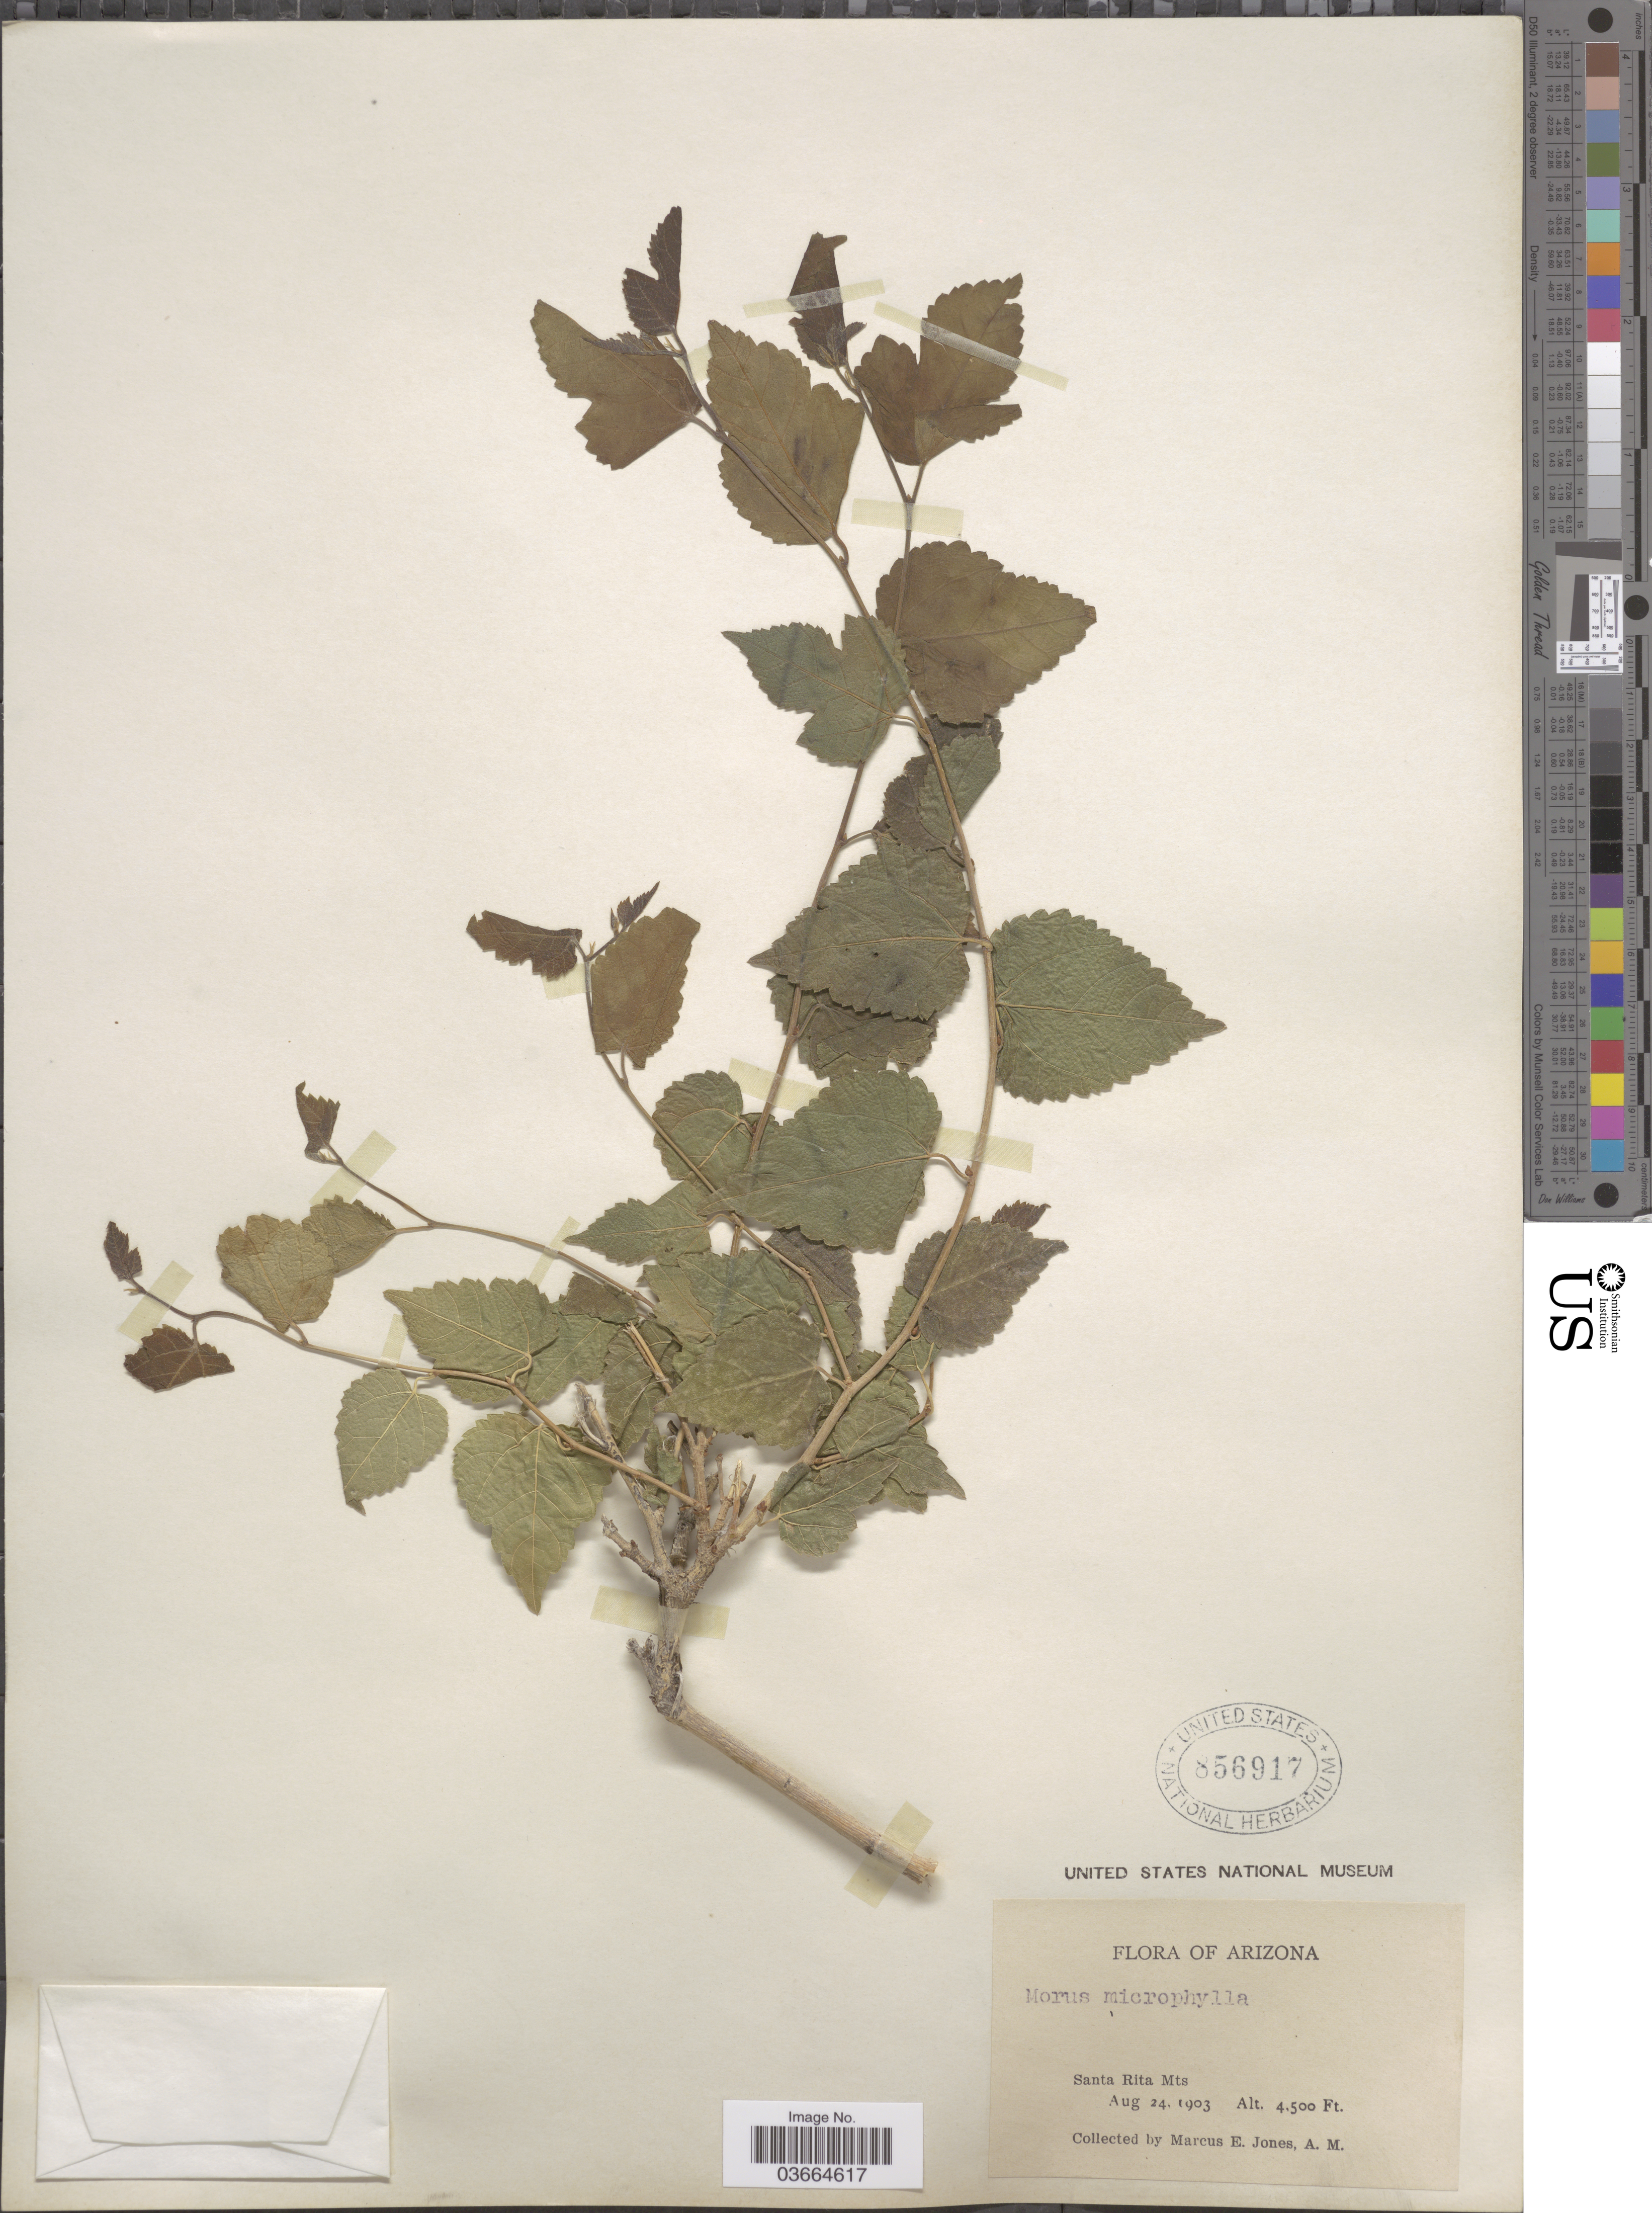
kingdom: Plantae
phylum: Tracheophyta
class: Magnoliopsida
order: Rosales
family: Moraceae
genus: Morus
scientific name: Morus microphylla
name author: Buckley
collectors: M. E. Jones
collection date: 1903-08-24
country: United States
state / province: Arizona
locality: Santa Rita Mts.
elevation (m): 1372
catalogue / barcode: US 856917